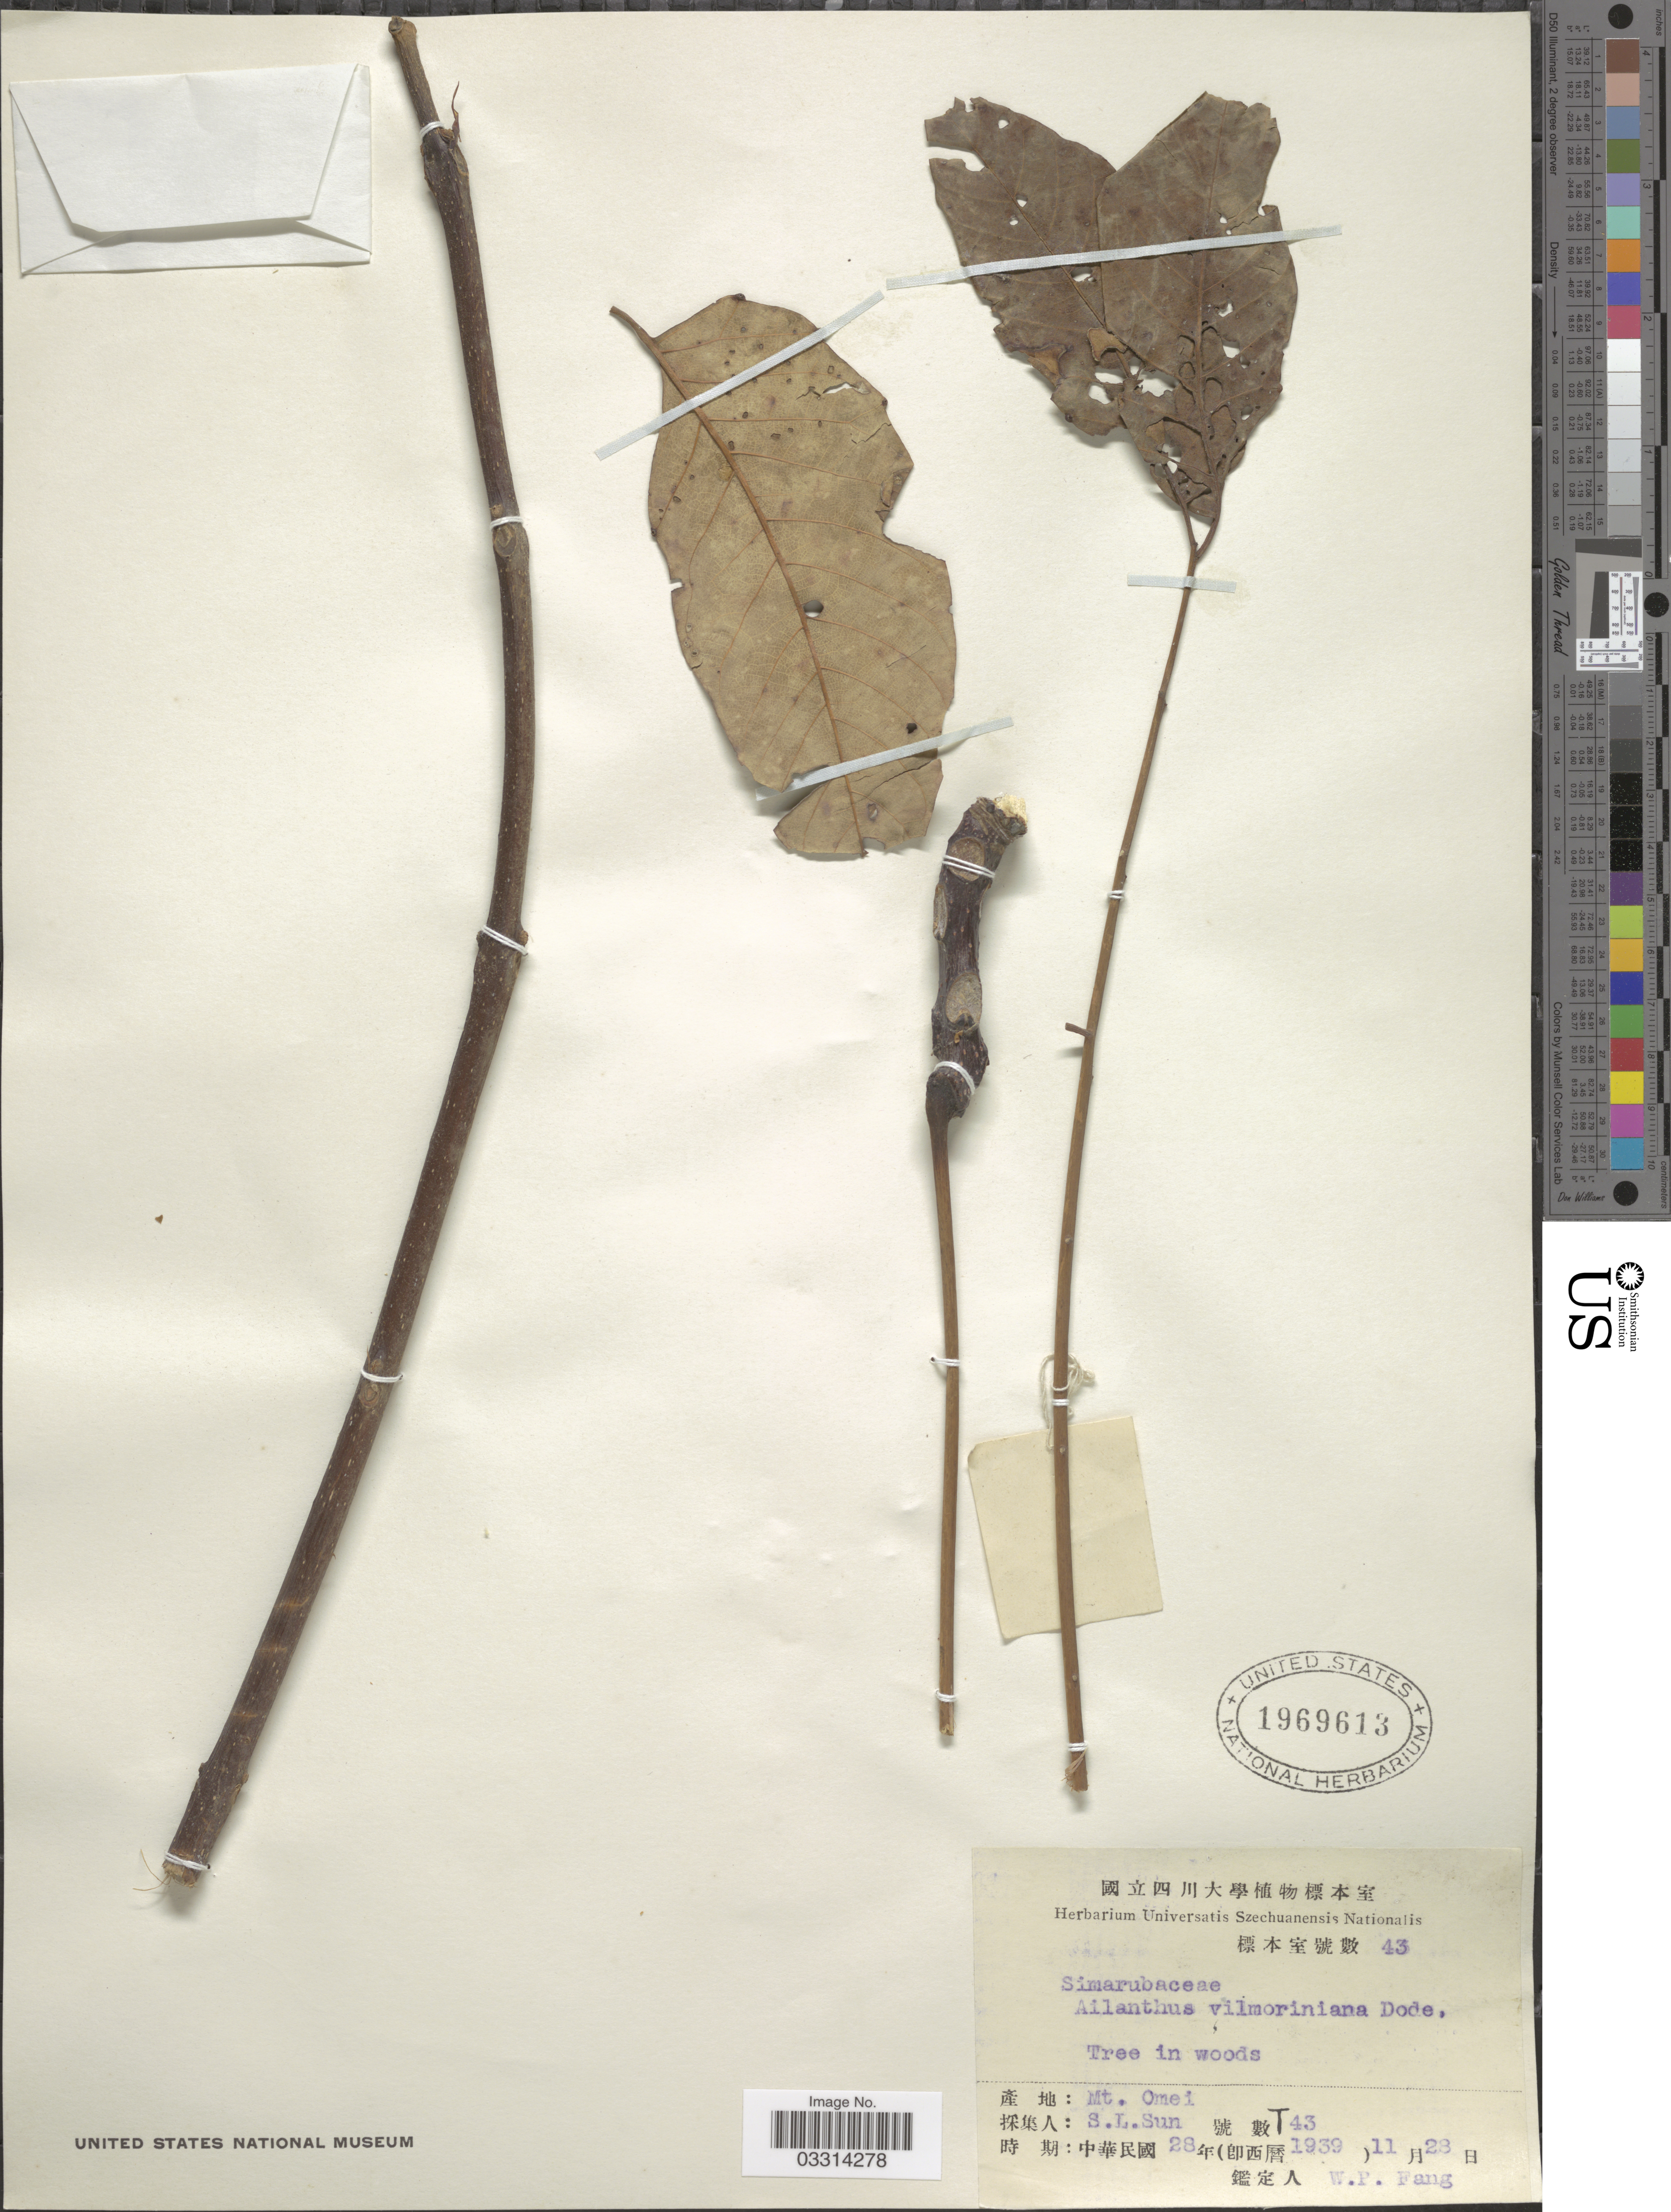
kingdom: Plantae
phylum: Tracheophyta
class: Magnoliopsida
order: Sapindales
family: Simaroubaceae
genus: Ailanthus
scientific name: Ailanthus vilmoriniana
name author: Dode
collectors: S. L. Sun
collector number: T43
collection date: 1939-11-28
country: China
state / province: Sichuan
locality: Mt. Omei.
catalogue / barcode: US 1969613